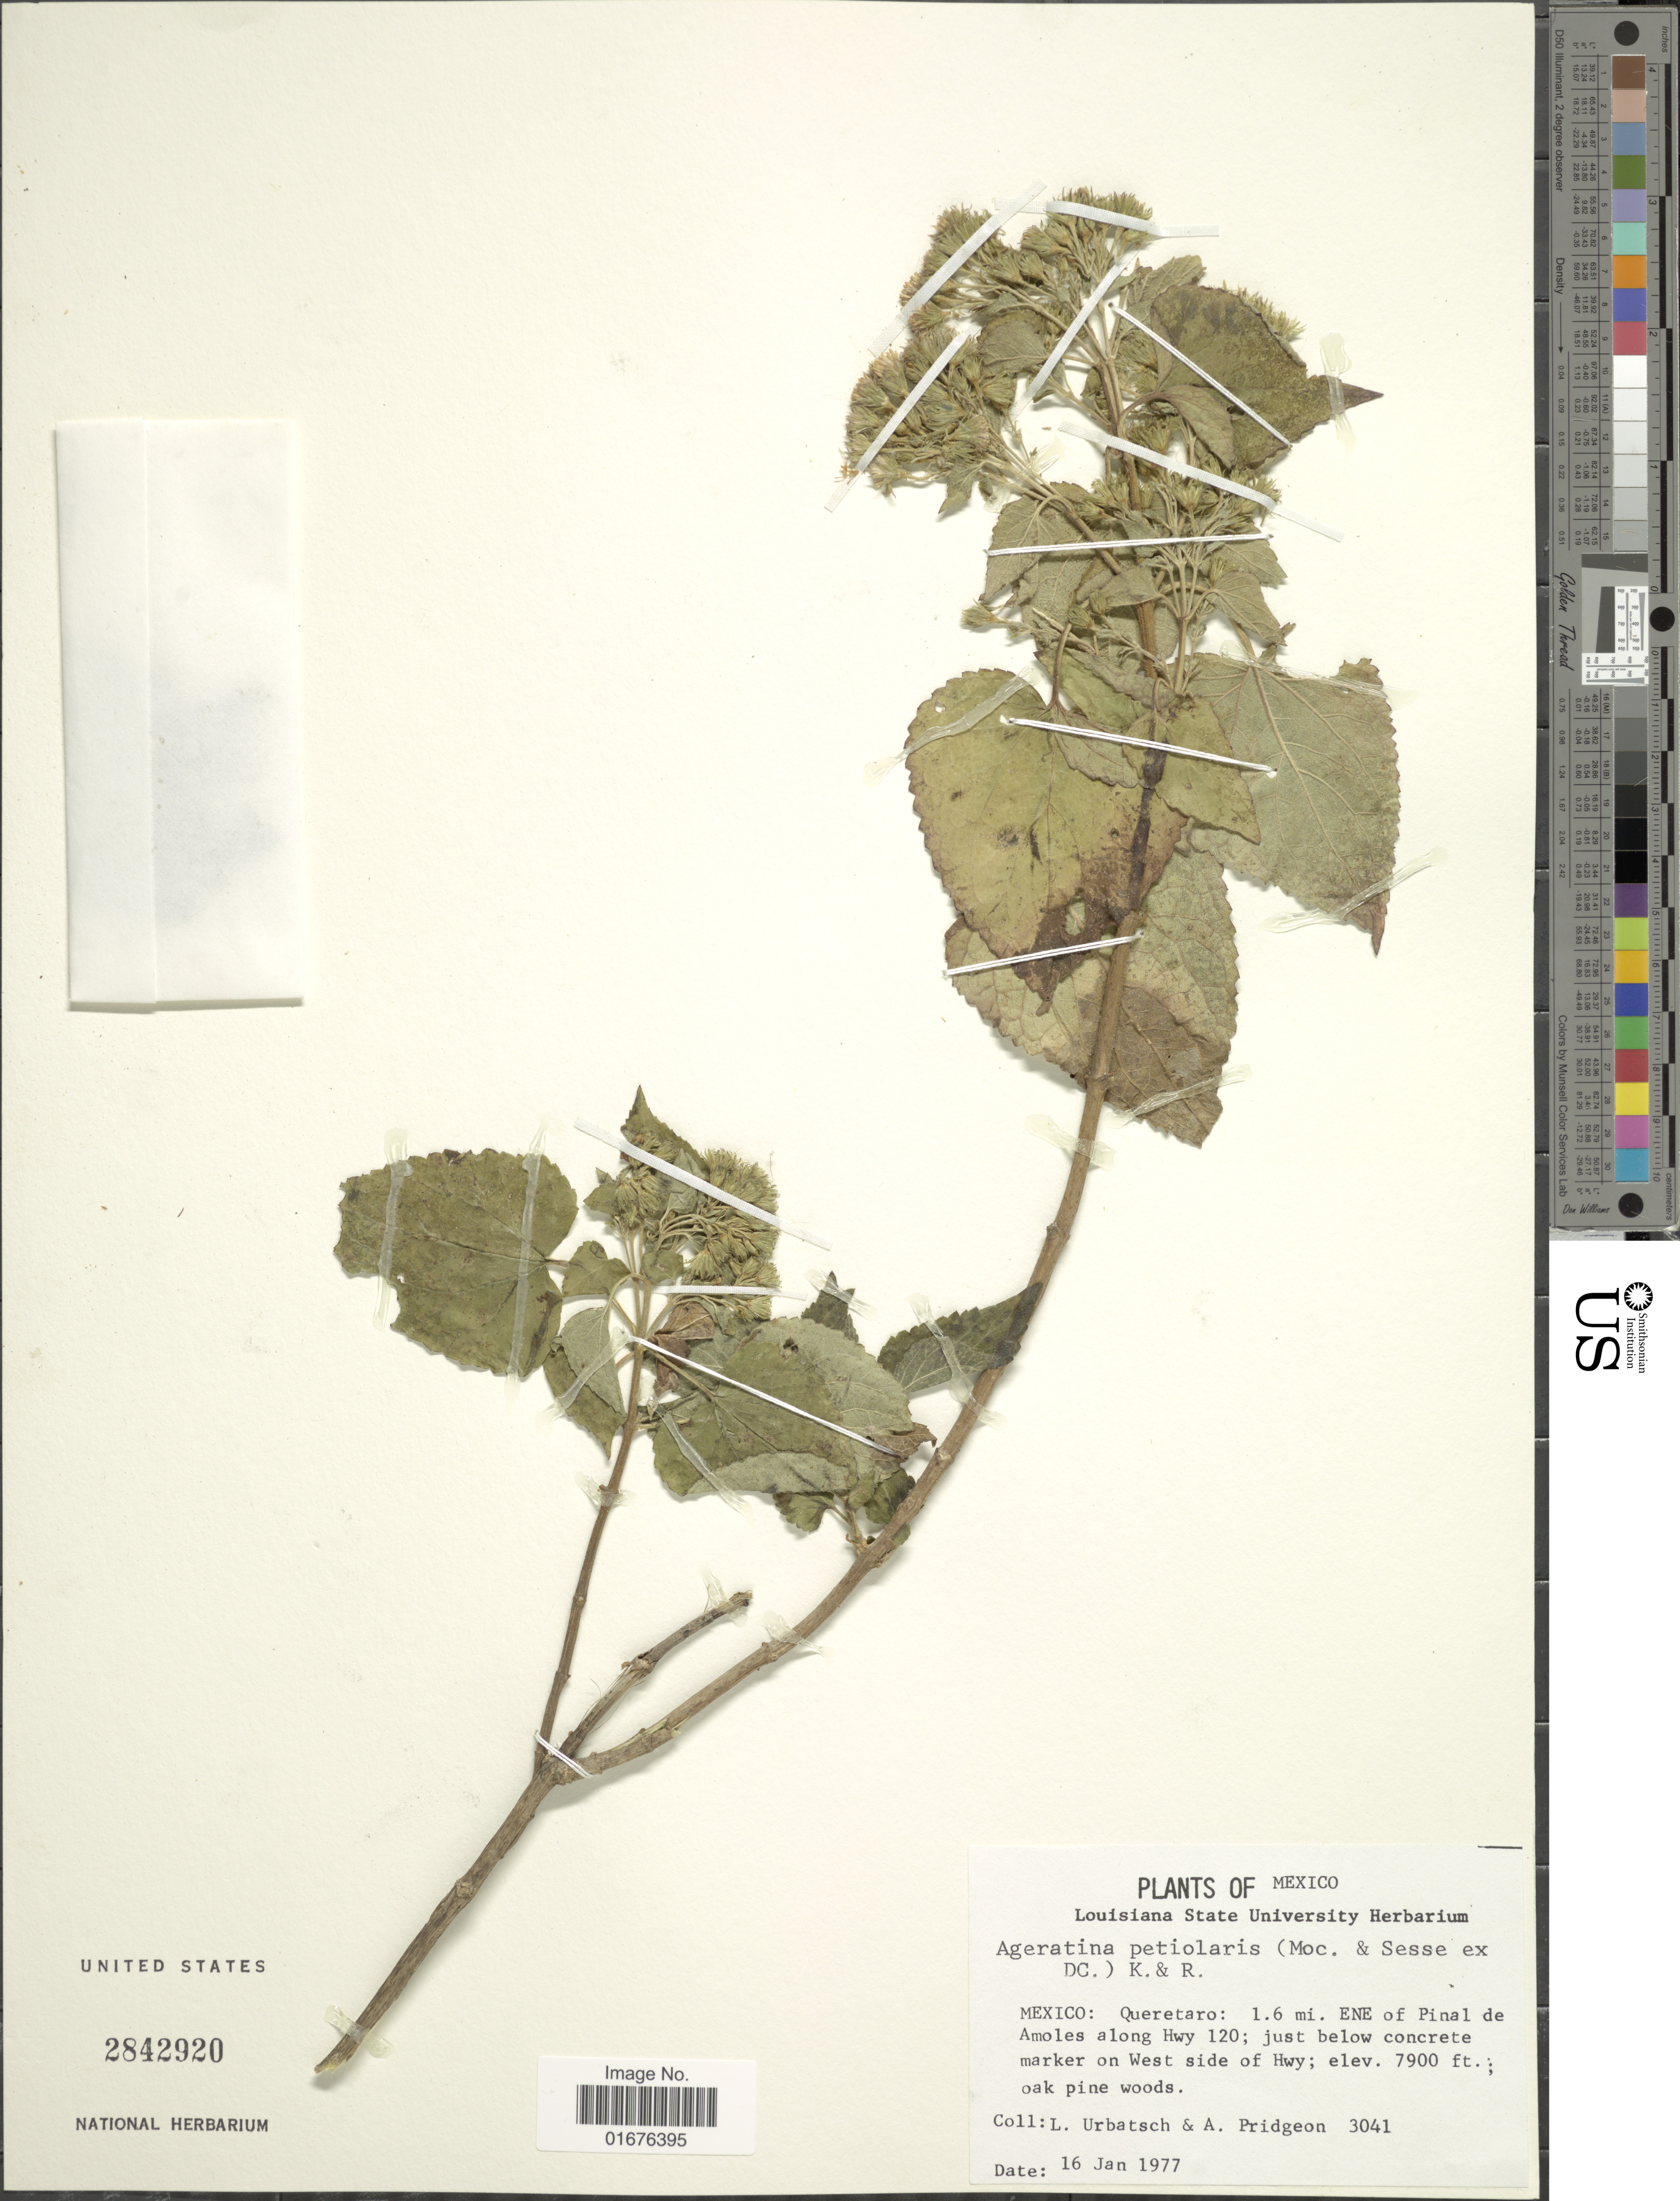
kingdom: Plantae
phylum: Tracheophyta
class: Magnoliopsida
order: Asterales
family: Asteraceae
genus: Ageratina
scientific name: Ageratina petiolaris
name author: (Moc. & Sessé ex DC.) R.M. King & H. Rob.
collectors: L. E. Urbatsch & A. M. Pridgeon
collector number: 3041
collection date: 1977-01-16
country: Mexico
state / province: Querétaro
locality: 1.6 mi. ENE of Pinal de Amoles along Hwy 120; just below concrete marker on West side of Hwy; oak pine woods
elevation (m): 2408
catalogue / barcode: US 2842920